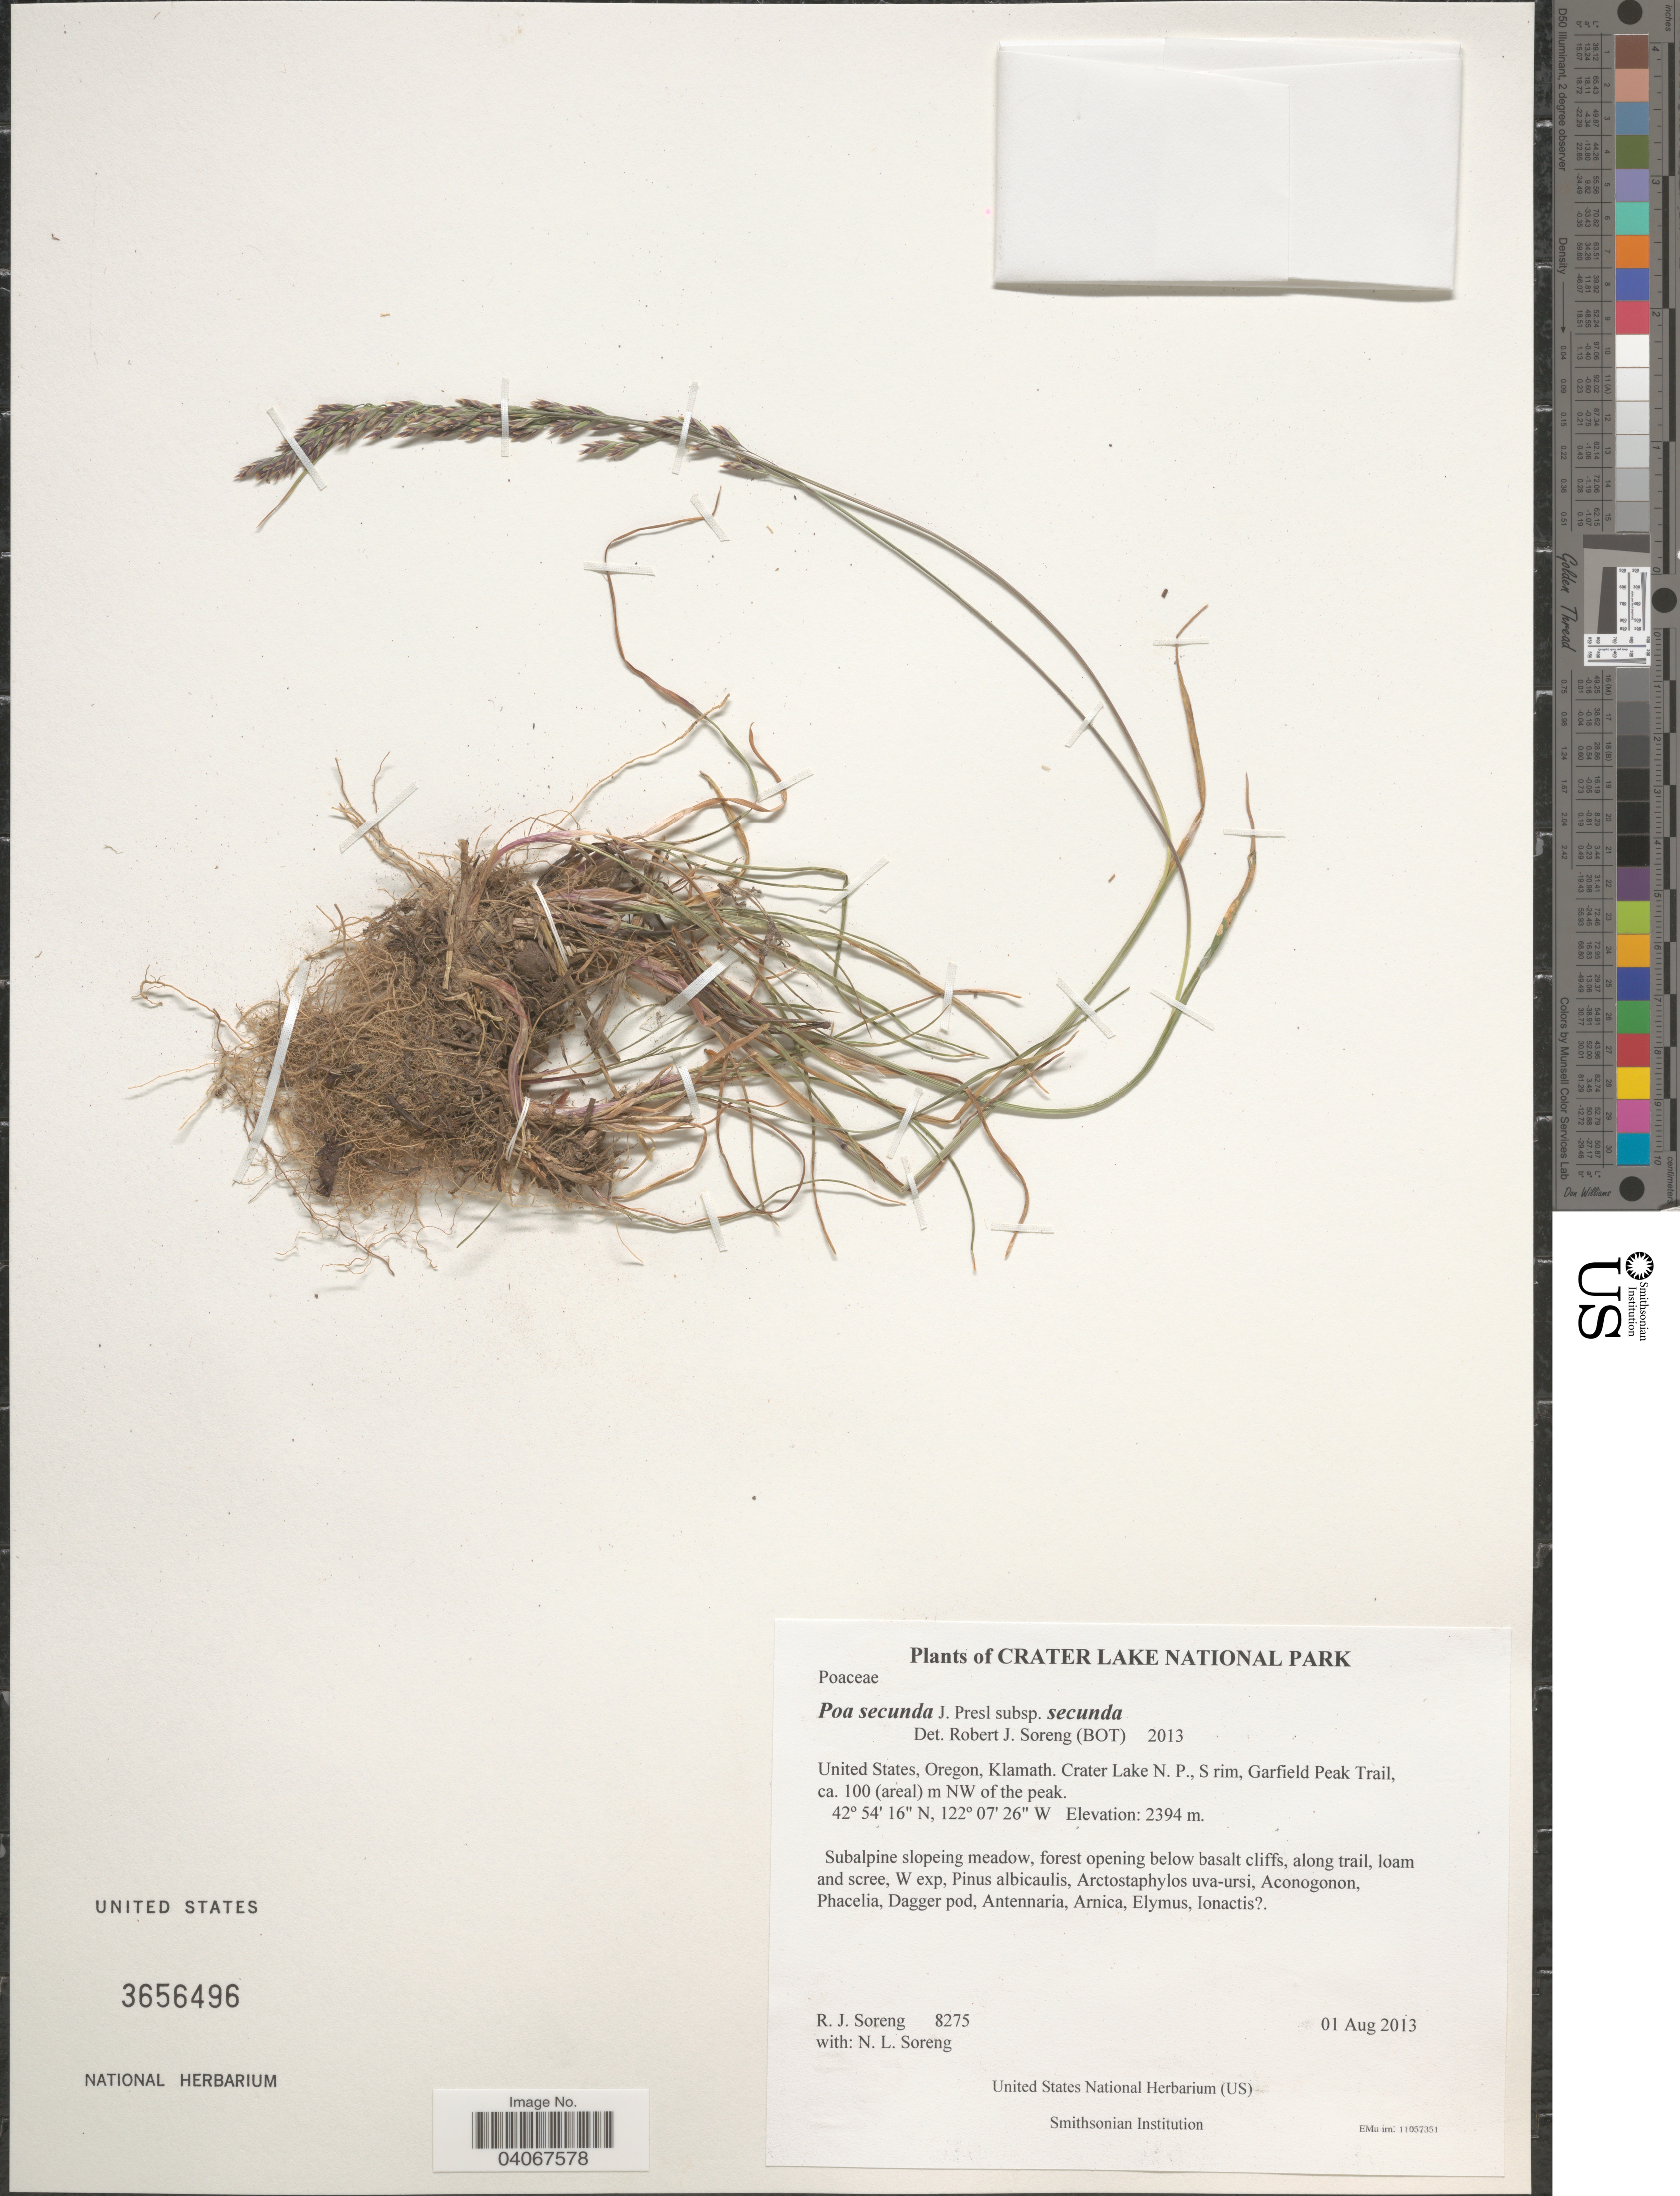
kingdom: Plantae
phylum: Tracheophyta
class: Liliopsida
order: Poales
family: Poaceae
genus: Poa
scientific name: Poa secunda subsp. secunda var. secunda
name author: J. Presl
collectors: R. J. Soreng & N. L. Soreng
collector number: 8275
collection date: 2013-08-01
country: United States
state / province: Oregon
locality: Crater Lake National Park. Klamath. Crater Lake N. P., S rim, Garfield Peak Trail, ca. 100 (areal) m NW of the peak. Subalpine slopeing meadow.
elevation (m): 2394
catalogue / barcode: US 3656496